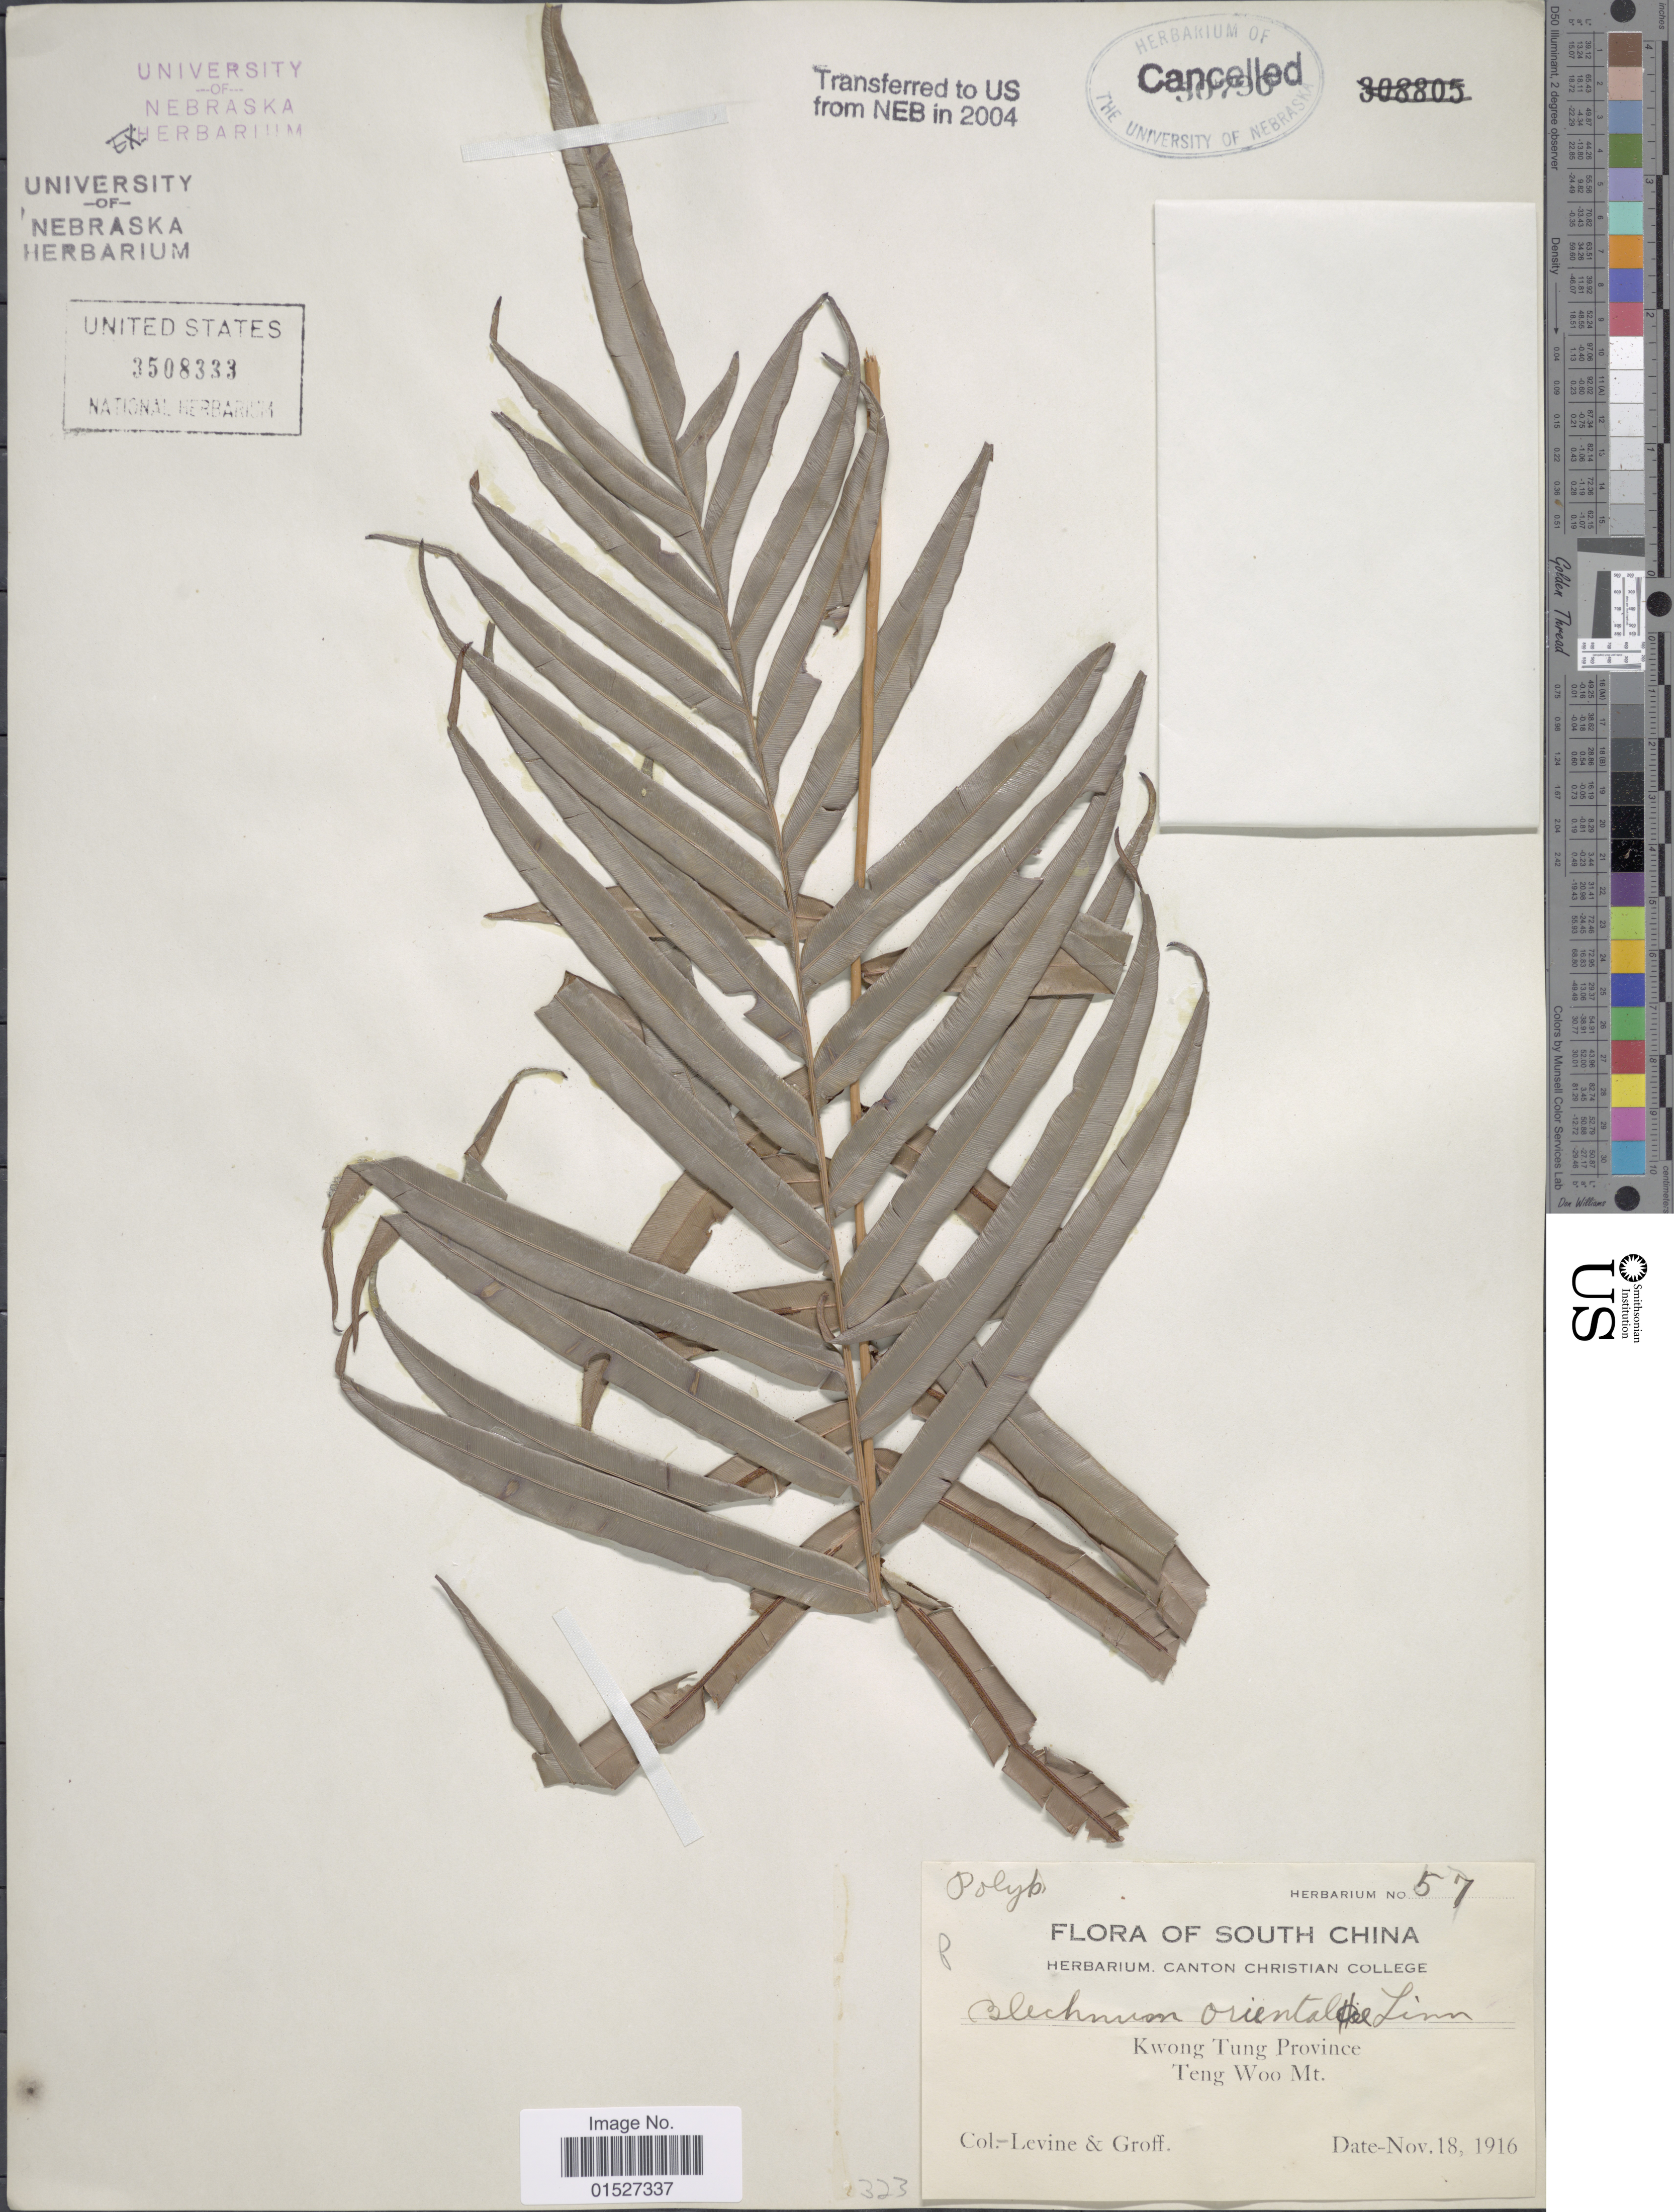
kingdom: Plantae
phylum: Tracheophyta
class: Polypodiopsida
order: Polypodiales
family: Blechnaceae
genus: Blechnum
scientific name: Blechnum orientale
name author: L.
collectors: -. Levine & -- Groff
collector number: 57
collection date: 1916-11-18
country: China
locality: South China. Kwong Tung Province. Teng Woo Mt.